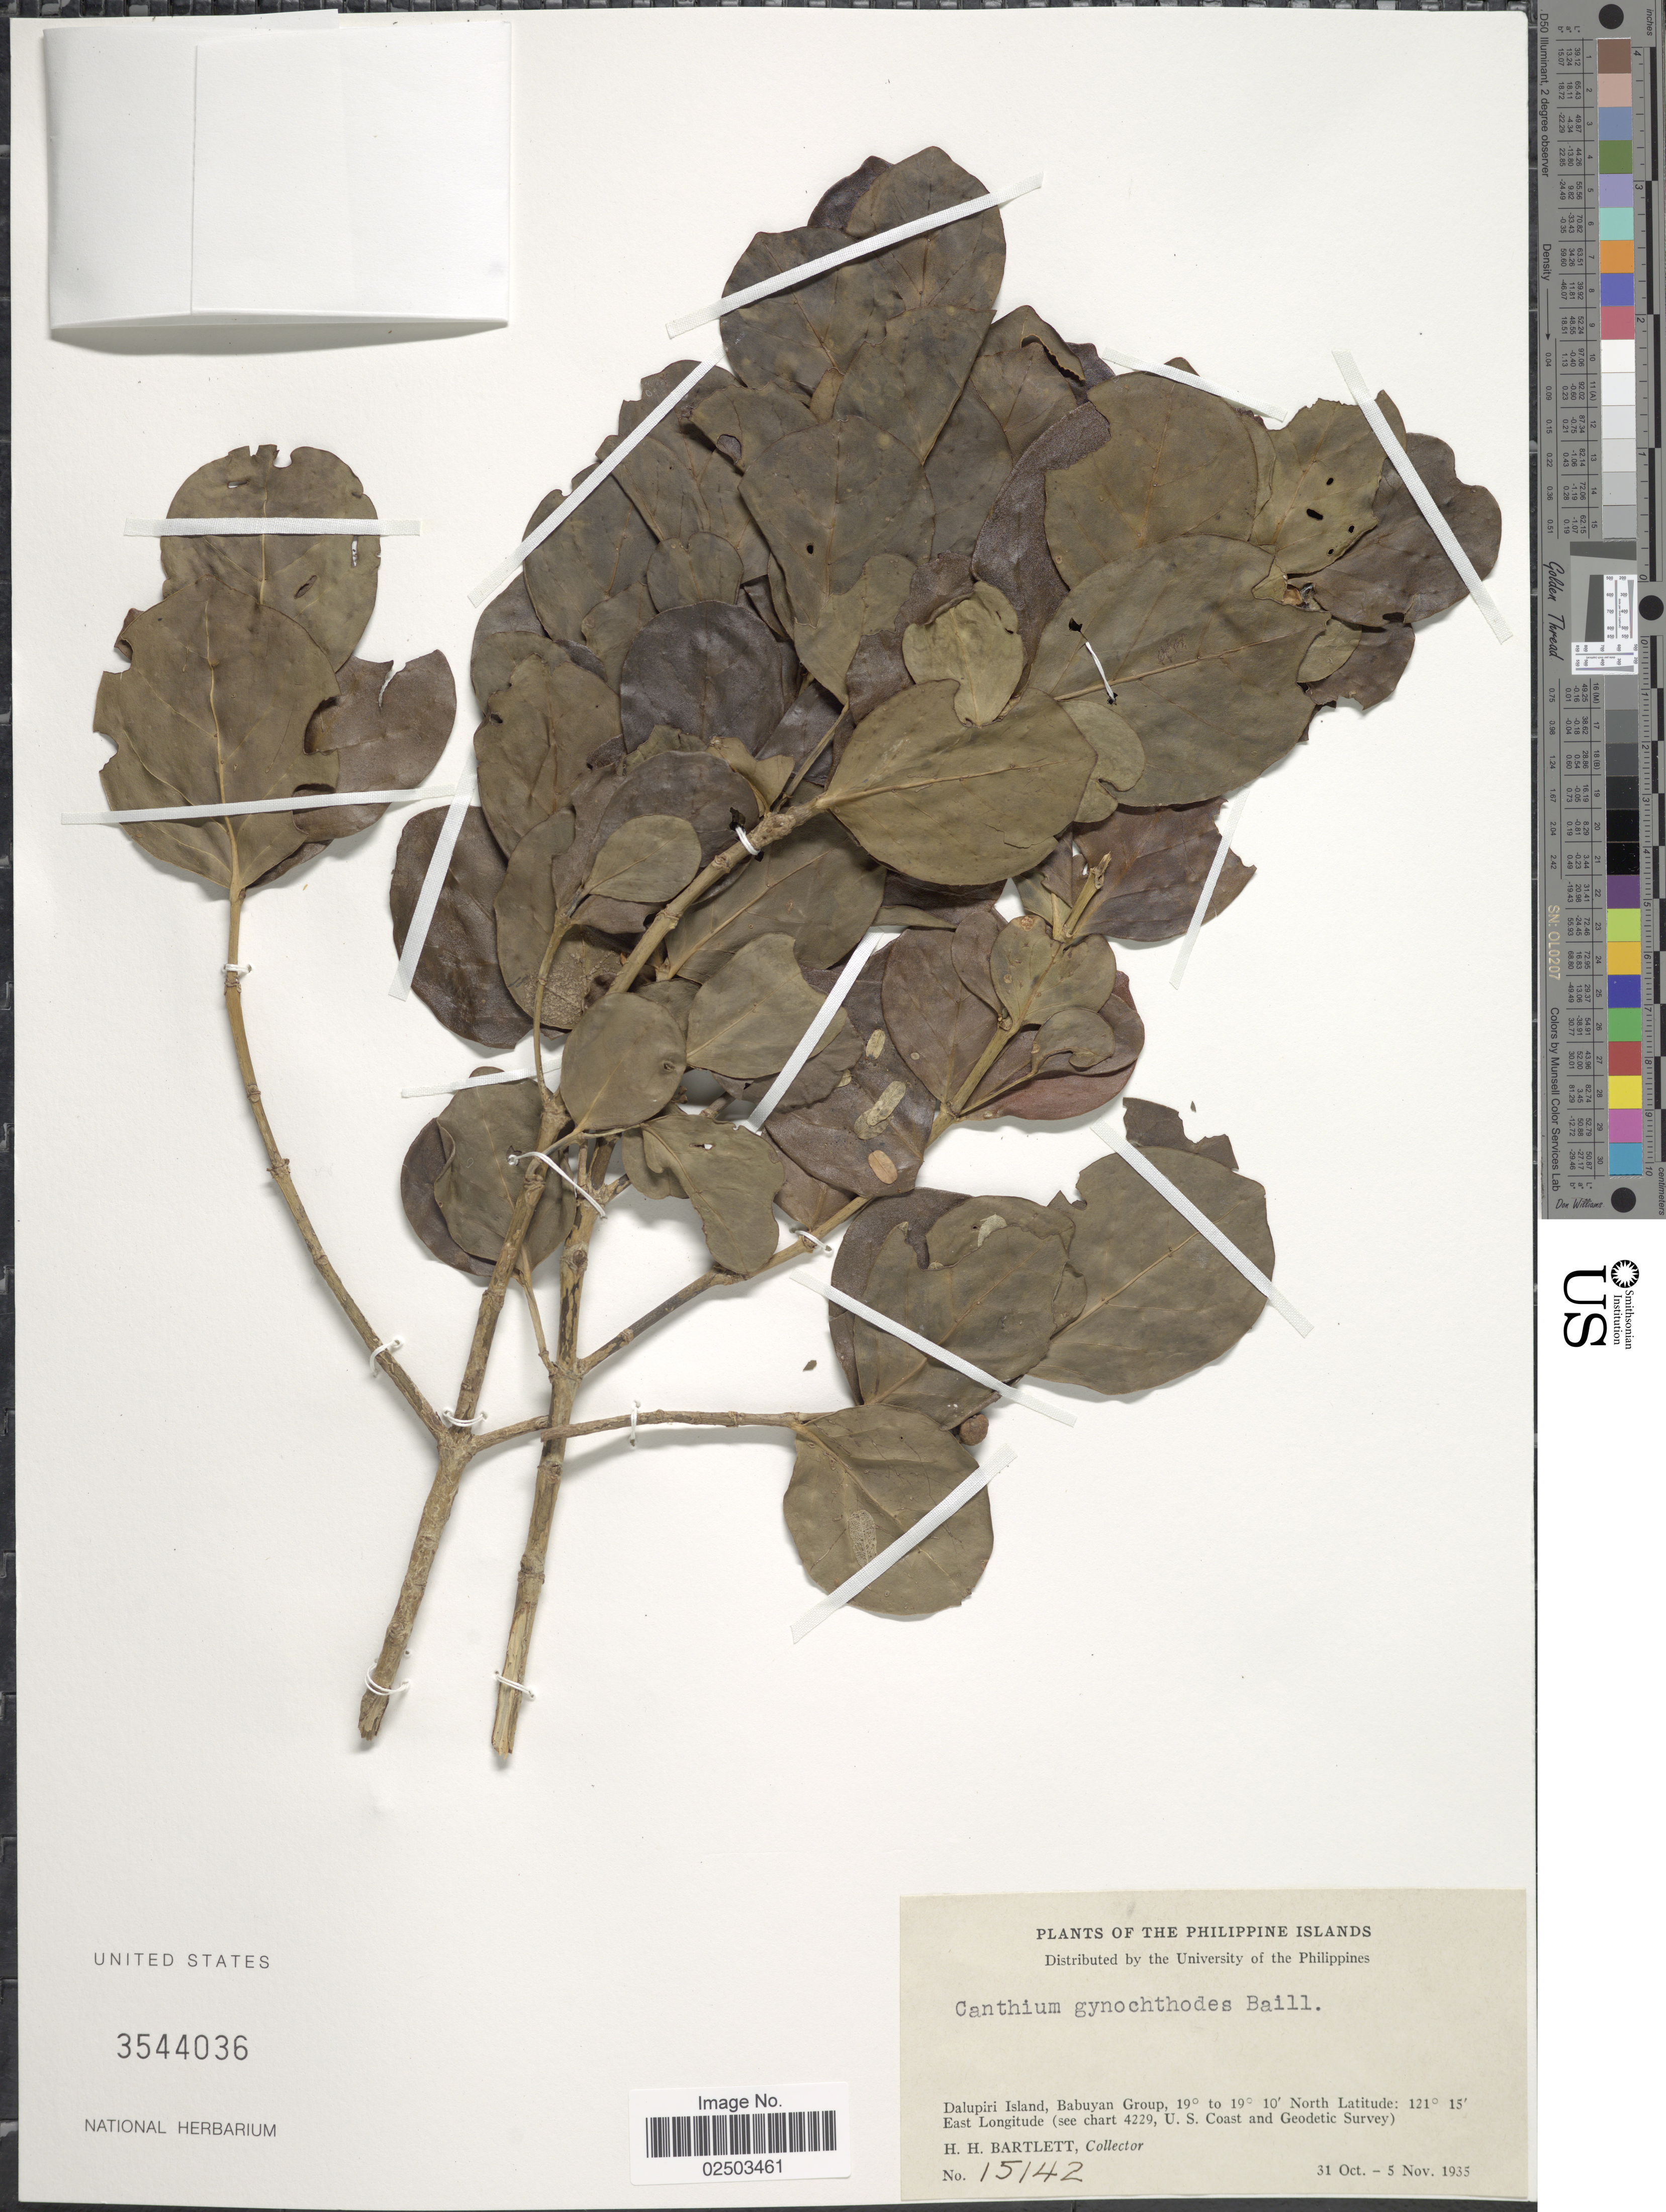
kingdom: Plantae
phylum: Tracheophyta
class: Magnoliopsida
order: Gentianales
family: Rubiaceae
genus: Canthium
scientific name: Canthium gynochthodes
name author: Baill.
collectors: H. H. Bartlett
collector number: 15142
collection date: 1935-10-31/1935-11-05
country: Philippines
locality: Philippine Islands, Dalupiri Island, Babuyan Group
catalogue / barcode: US 3544036